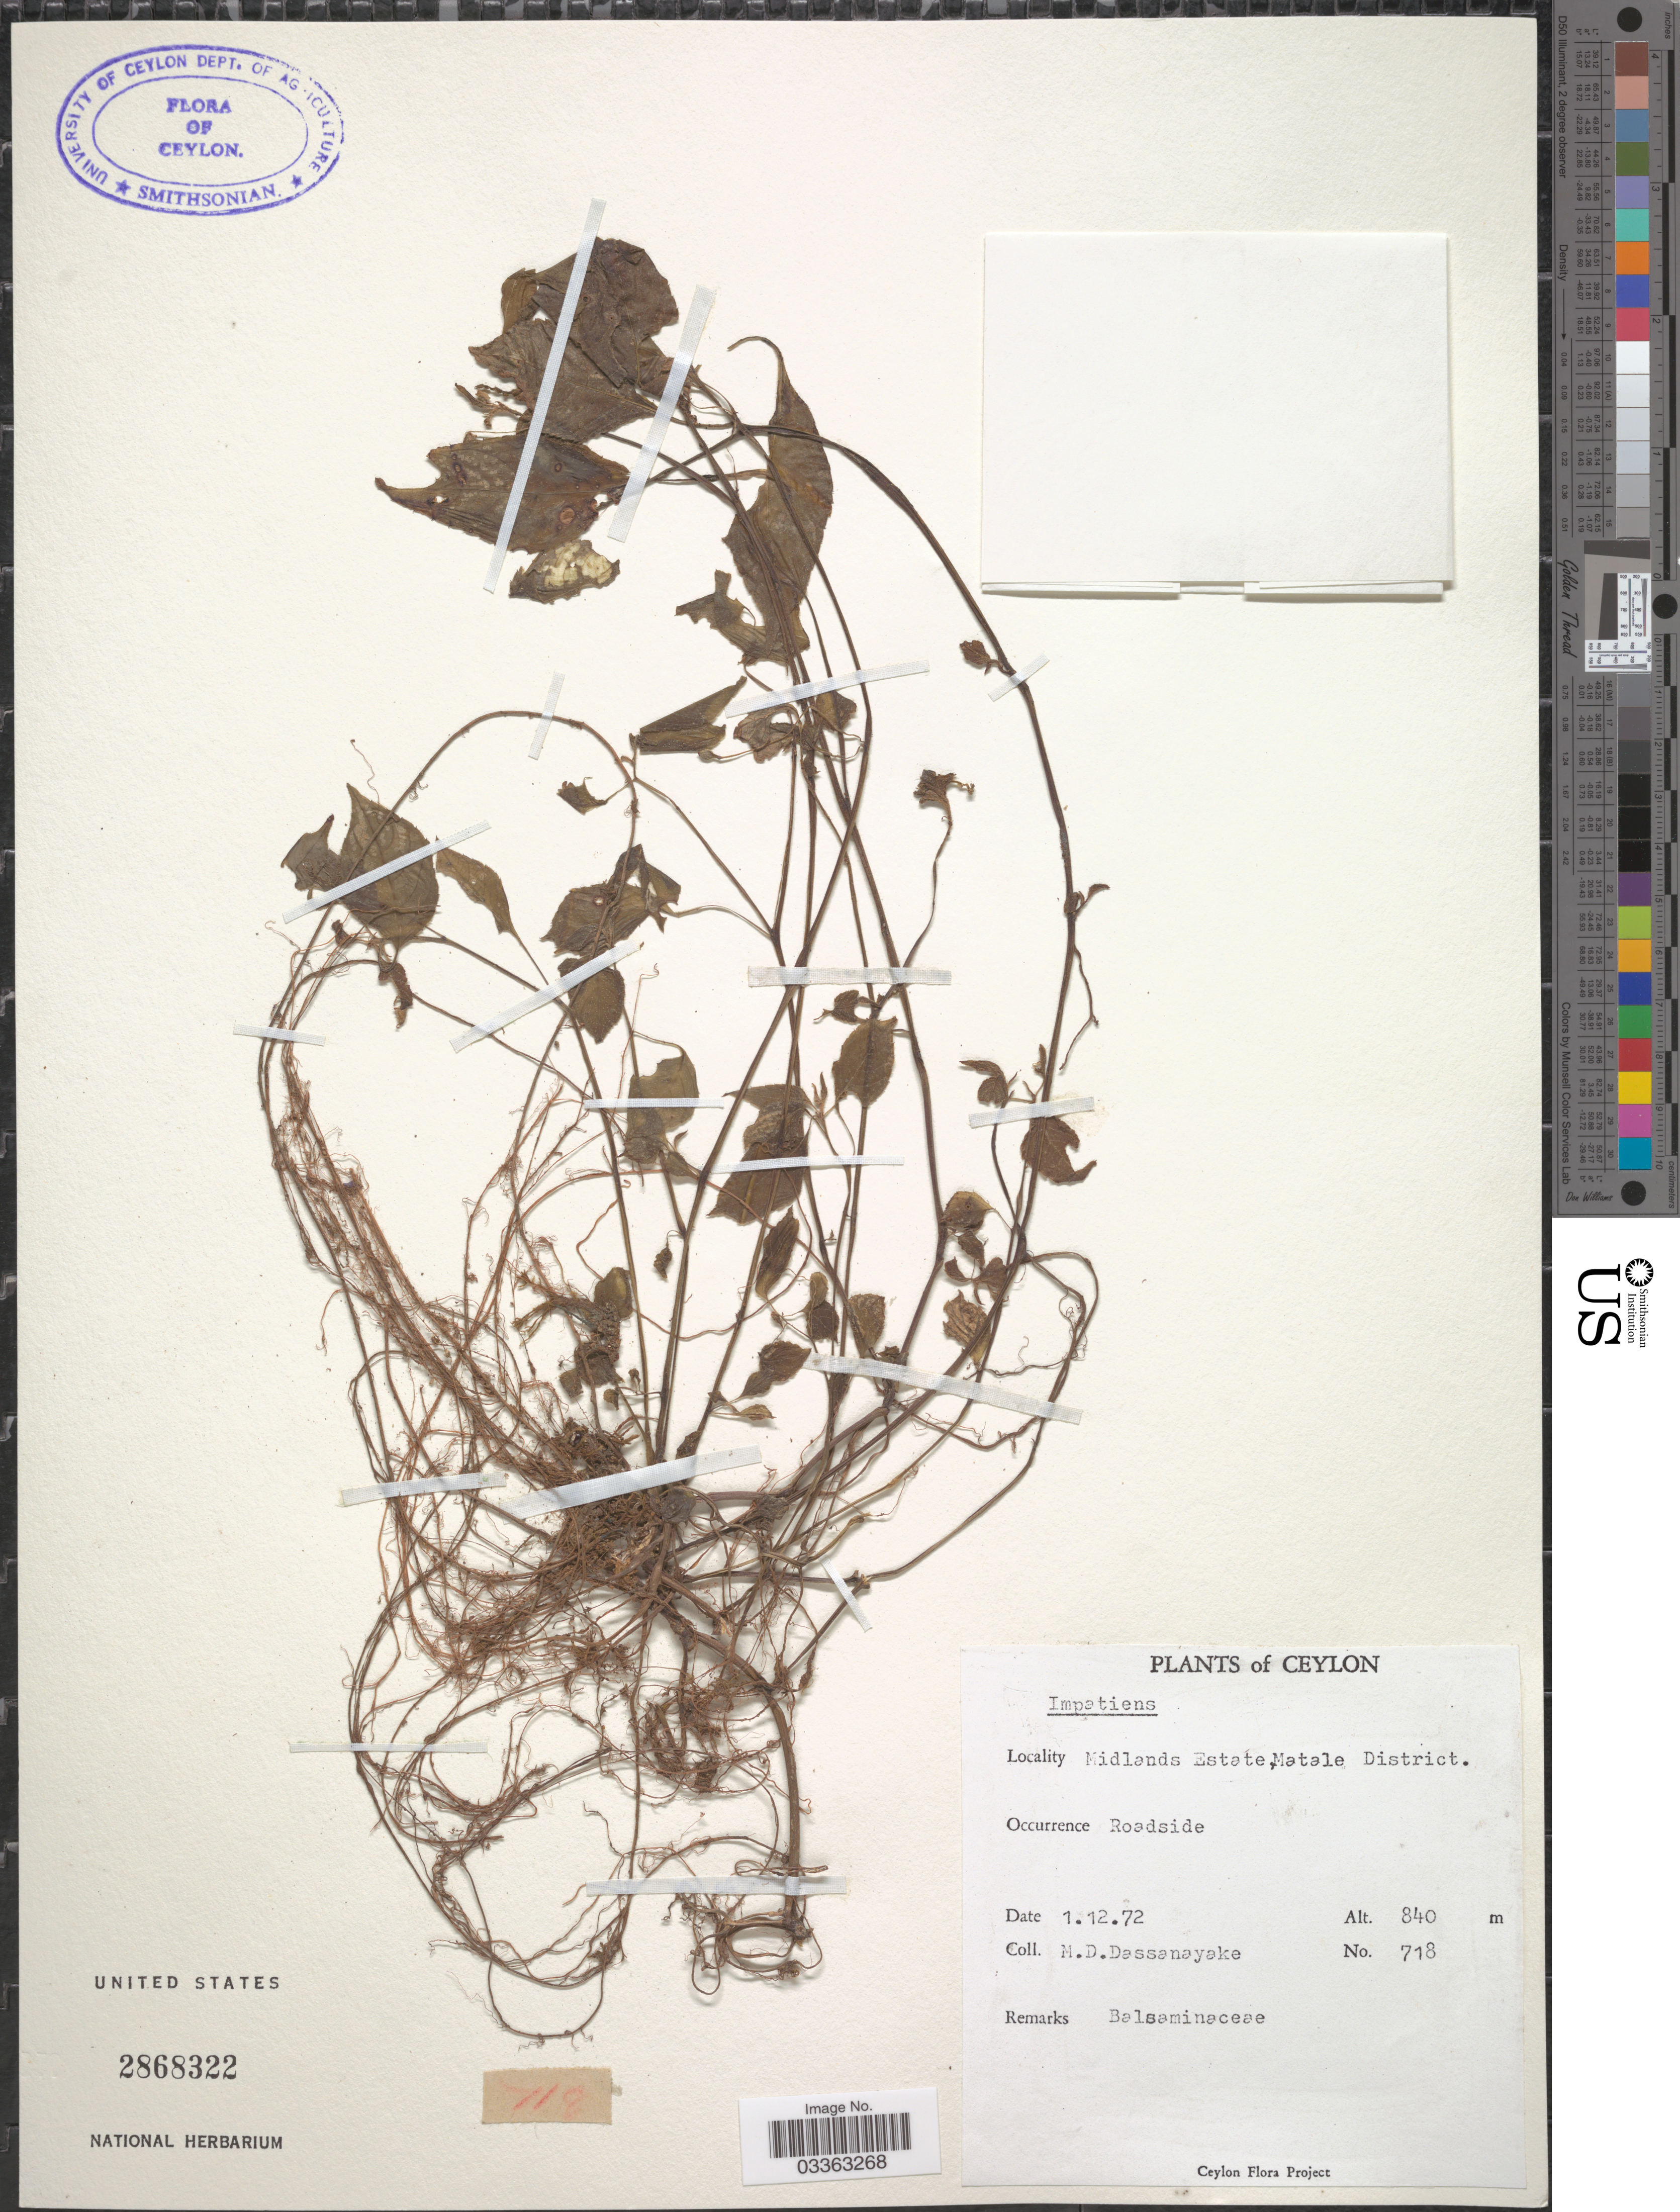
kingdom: Plantae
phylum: Tracheophyta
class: Magnoliopsida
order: Ericales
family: Balsaminaceae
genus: Impatiens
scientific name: Impatiens sp.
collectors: M. D. Dassanayake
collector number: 718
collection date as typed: Transcribed d/m/y: 1/12/72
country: Sri Lanka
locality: Ceylon. Midlands Estate, Matale District.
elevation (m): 840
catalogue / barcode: US 2868322